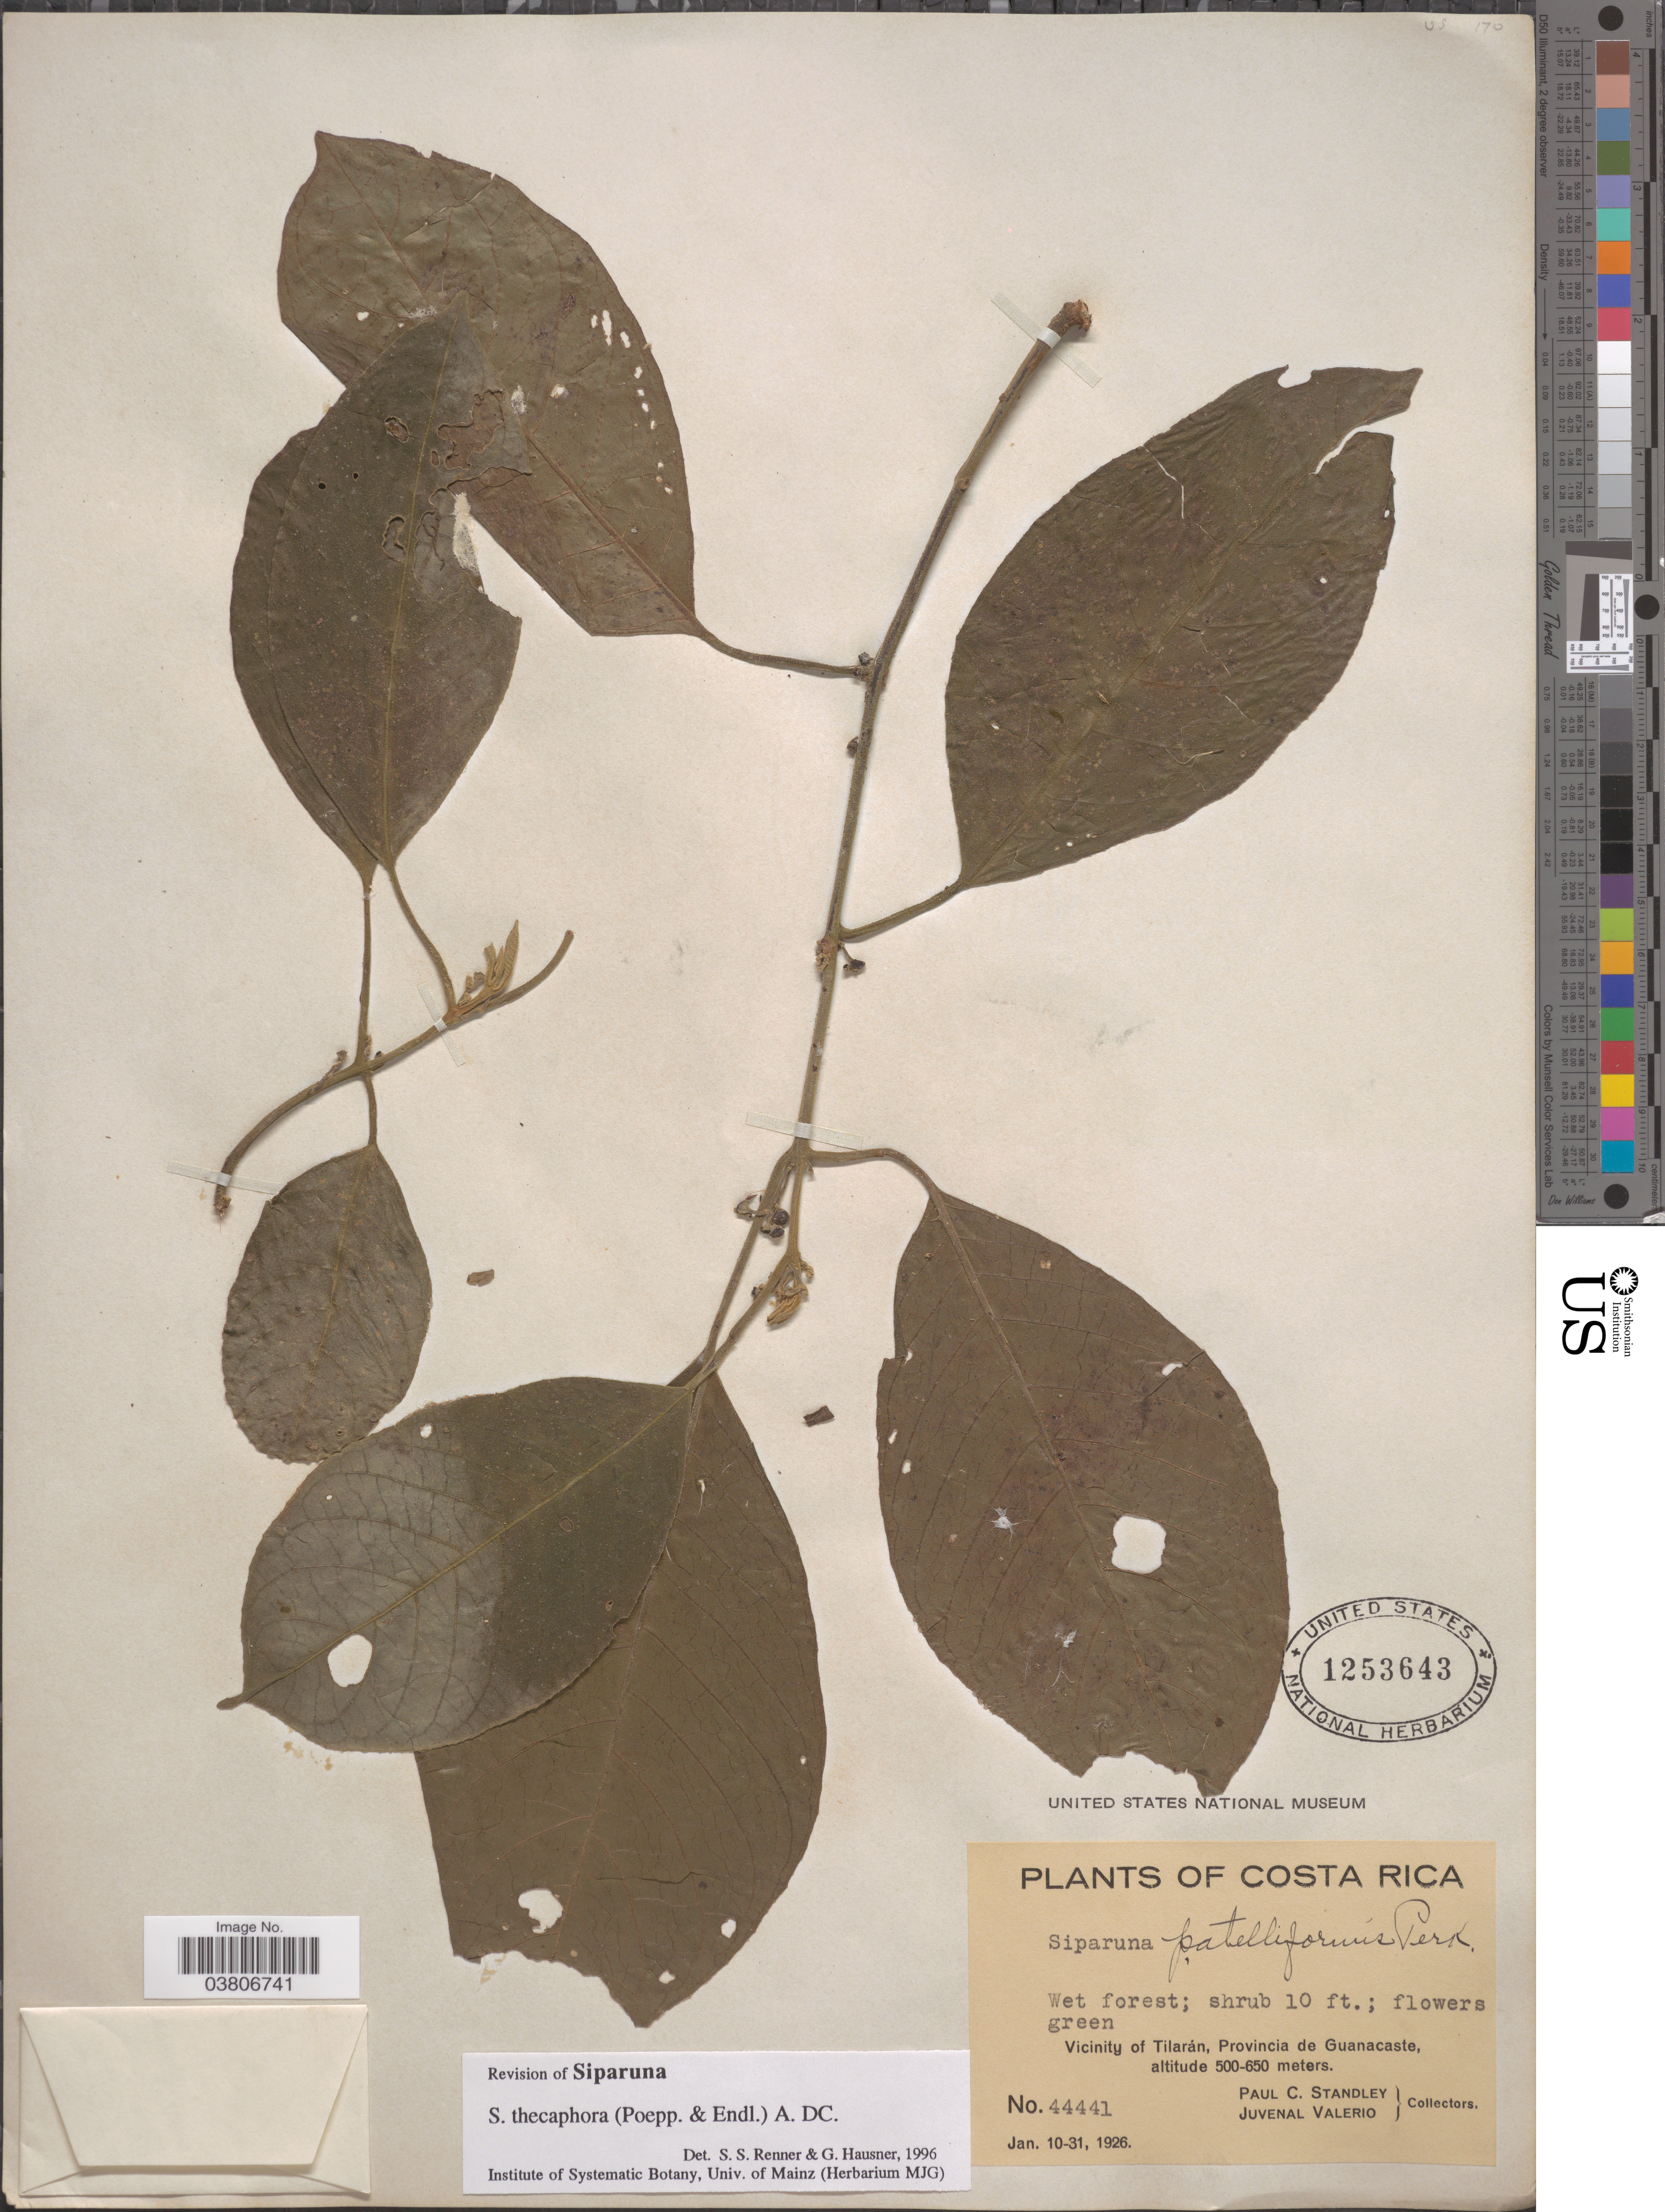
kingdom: Plantae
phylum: Tracheophyta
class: Magnoliopsida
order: Laurales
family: Siparunaceae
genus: Siparuna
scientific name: Siparuna thecaphora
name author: (Poepp. & Endl.) A. DC.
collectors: P. C. Standley & J. Valerio R.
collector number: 44441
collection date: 1926-01-10/1926-01-31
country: Costa Rica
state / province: Guanacaste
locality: Vicinity of Tilarán.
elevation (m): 500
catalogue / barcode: US 1253643